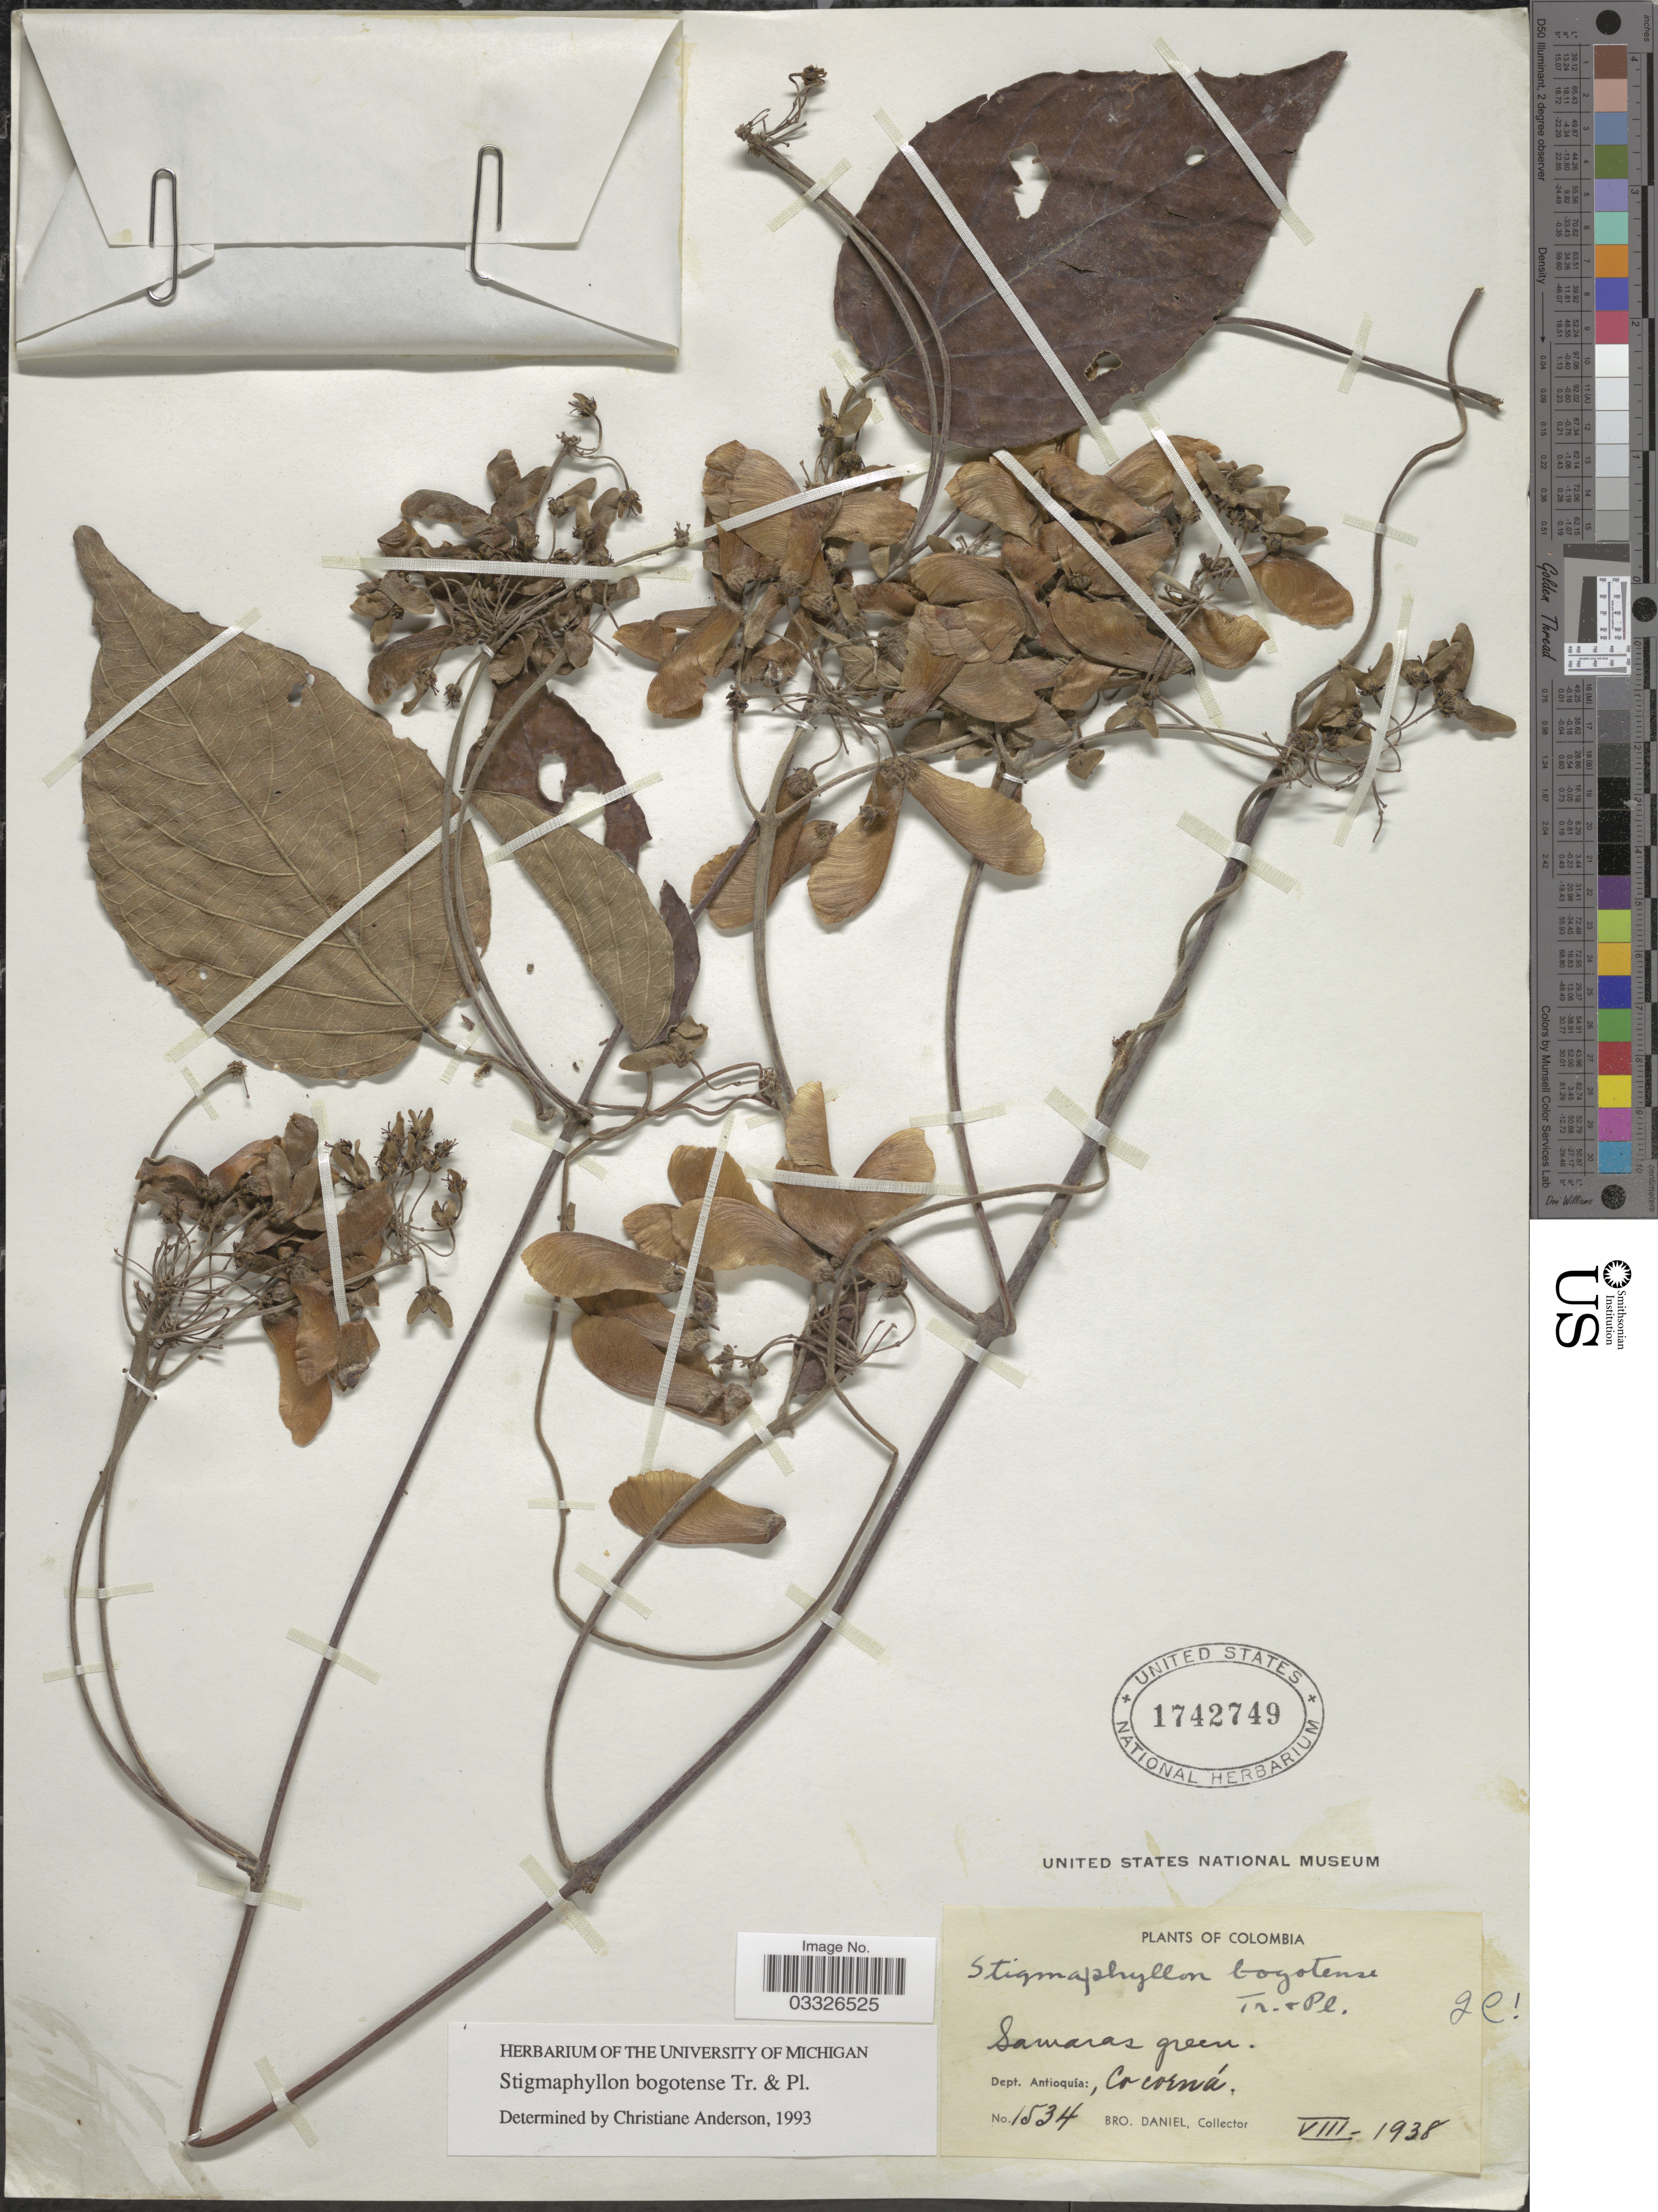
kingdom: Plantae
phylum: Tracheophyta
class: Magnoliopsida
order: Malpighiales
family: Malpighiaceae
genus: Stigmaphyllon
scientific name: Stigmaphyllon bogotense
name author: Triana & Planch.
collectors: Bro. Daniel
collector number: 1534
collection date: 1938-08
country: Colombia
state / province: Antioquia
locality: Dept. Antioquía, Cocorná.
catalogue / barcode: US 1742749